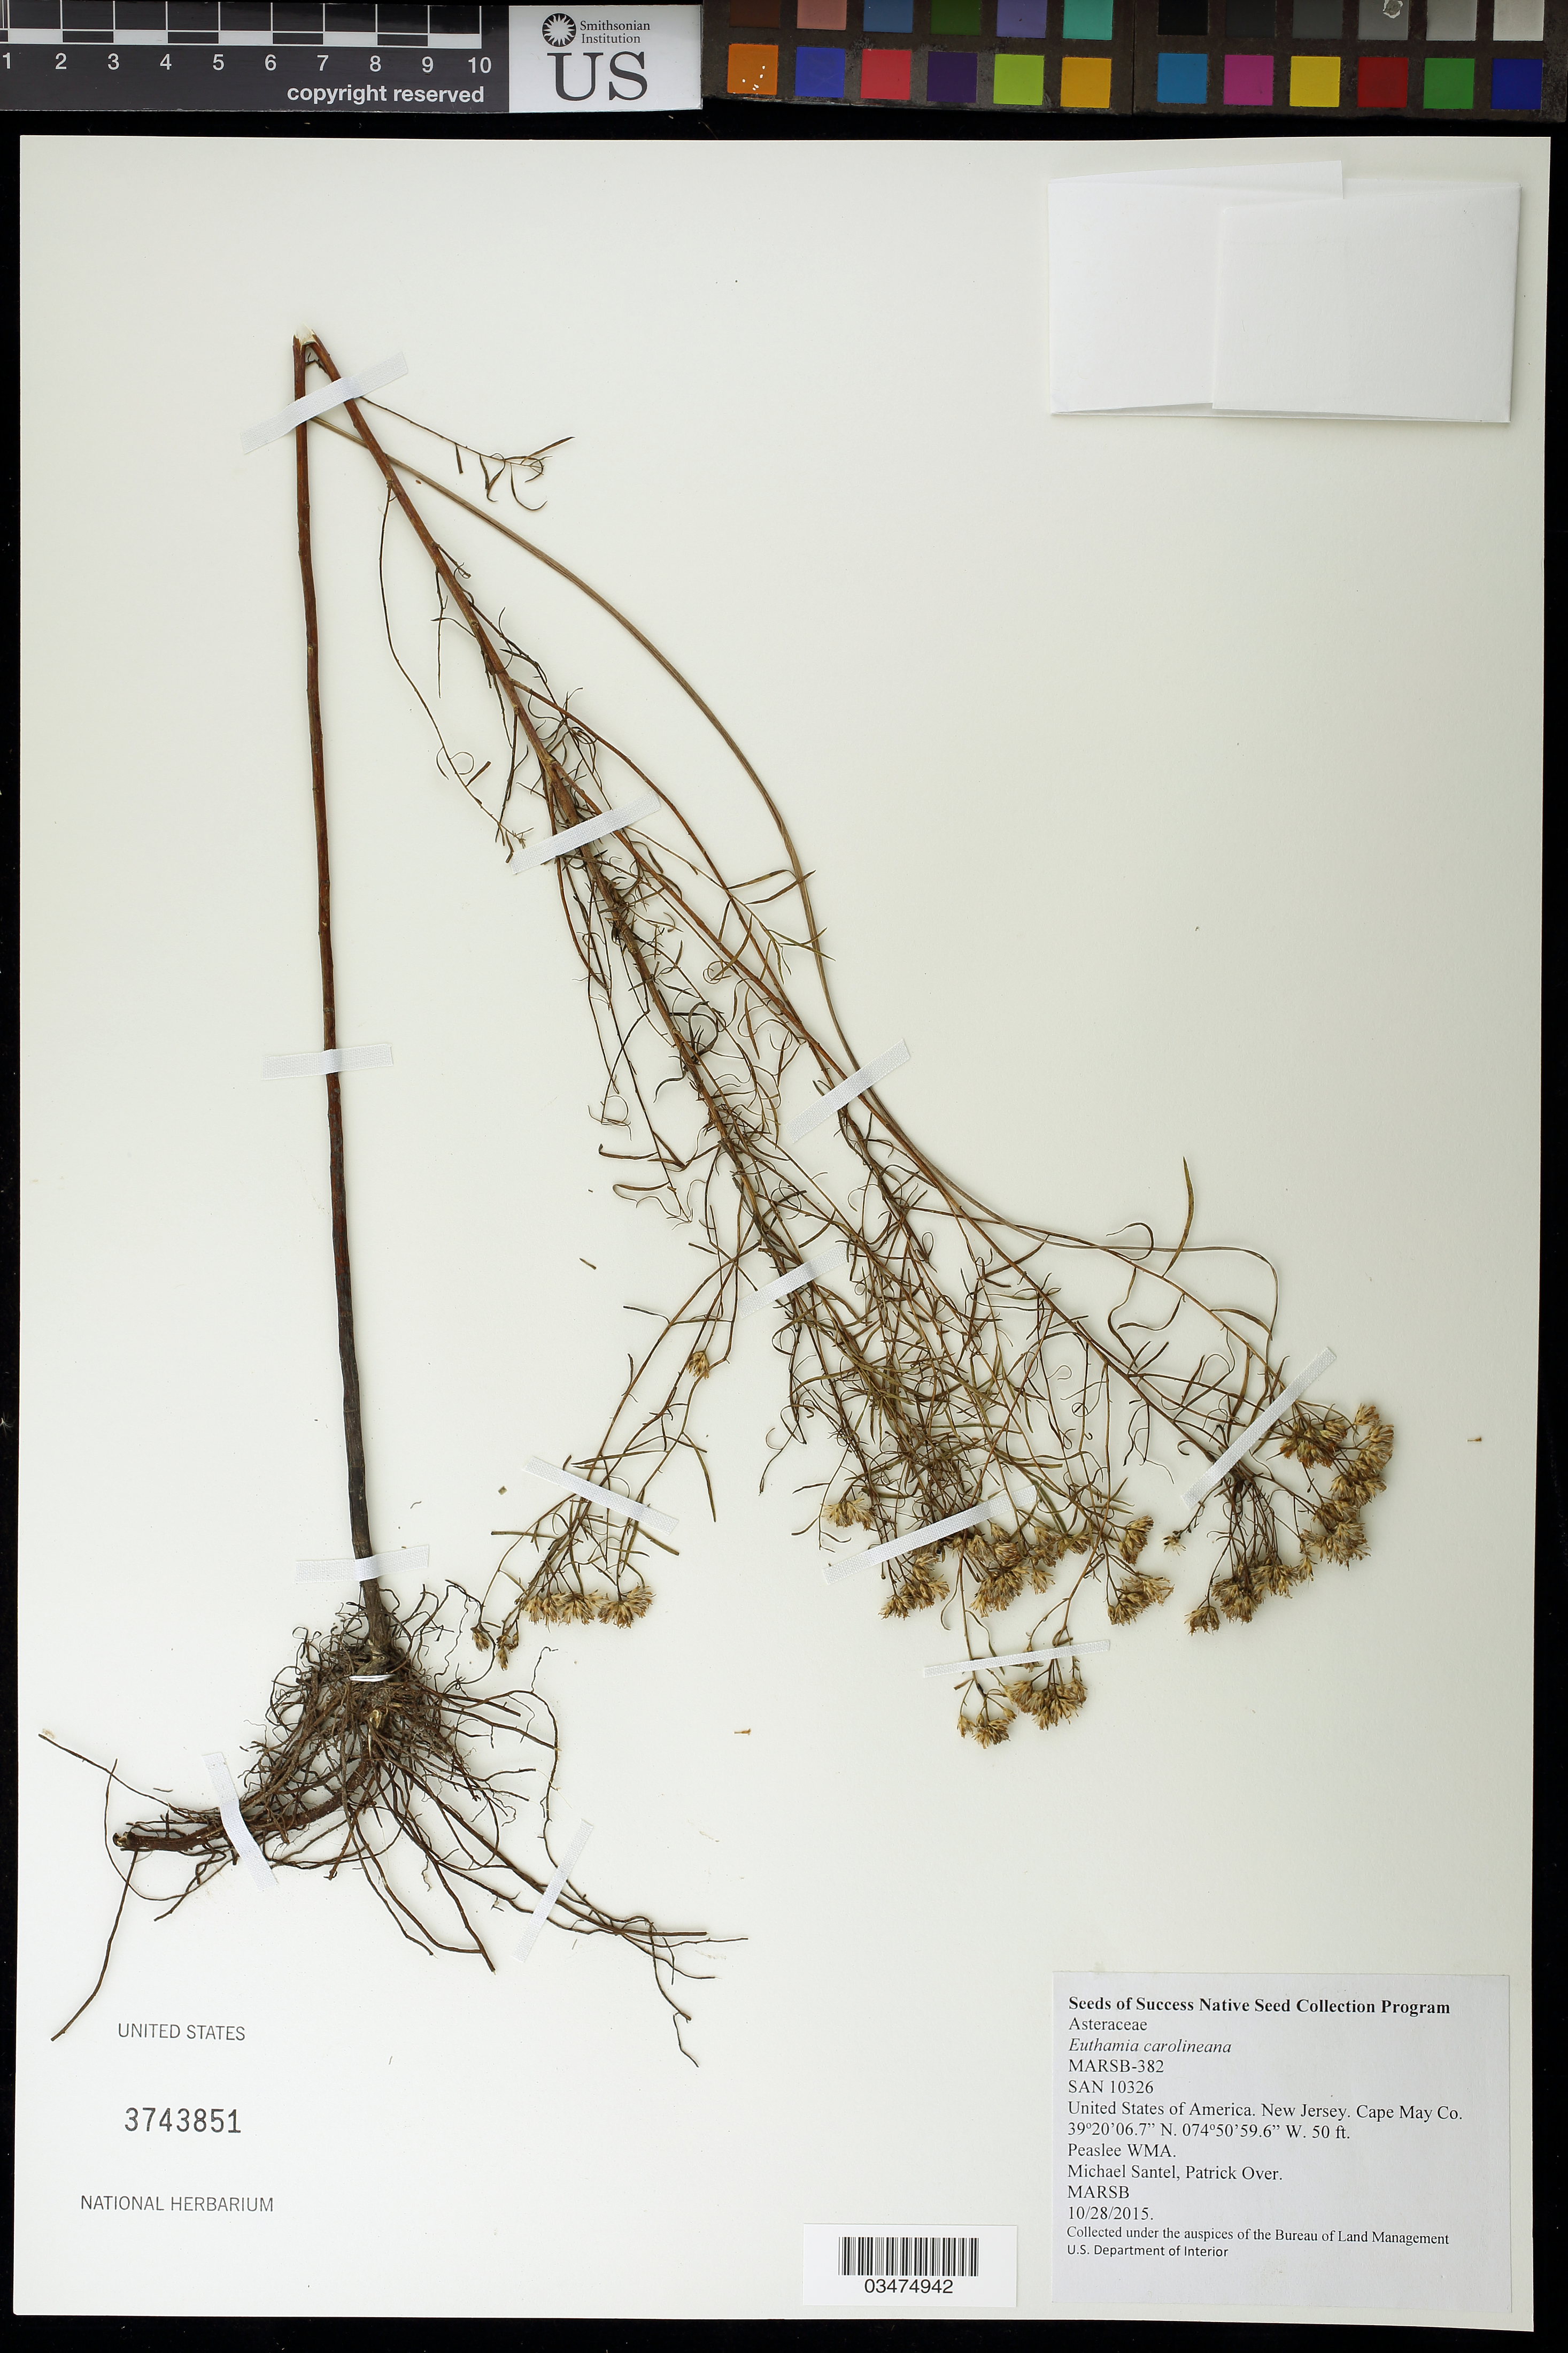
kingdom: Plantae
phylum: Tracheophyta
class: Magnoliopsida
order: Asterales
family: Asteraceae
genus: Euthamia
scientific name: Euthamia caroliniana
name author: (L.) Greene ex Porter & Britton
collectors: M. Santel & P. Over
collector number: MARSB-382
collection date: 2015-10-28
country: United States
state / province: New Jersey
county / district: Cape May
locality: Peaslee WMA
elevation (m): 15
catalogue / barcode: US 3743851